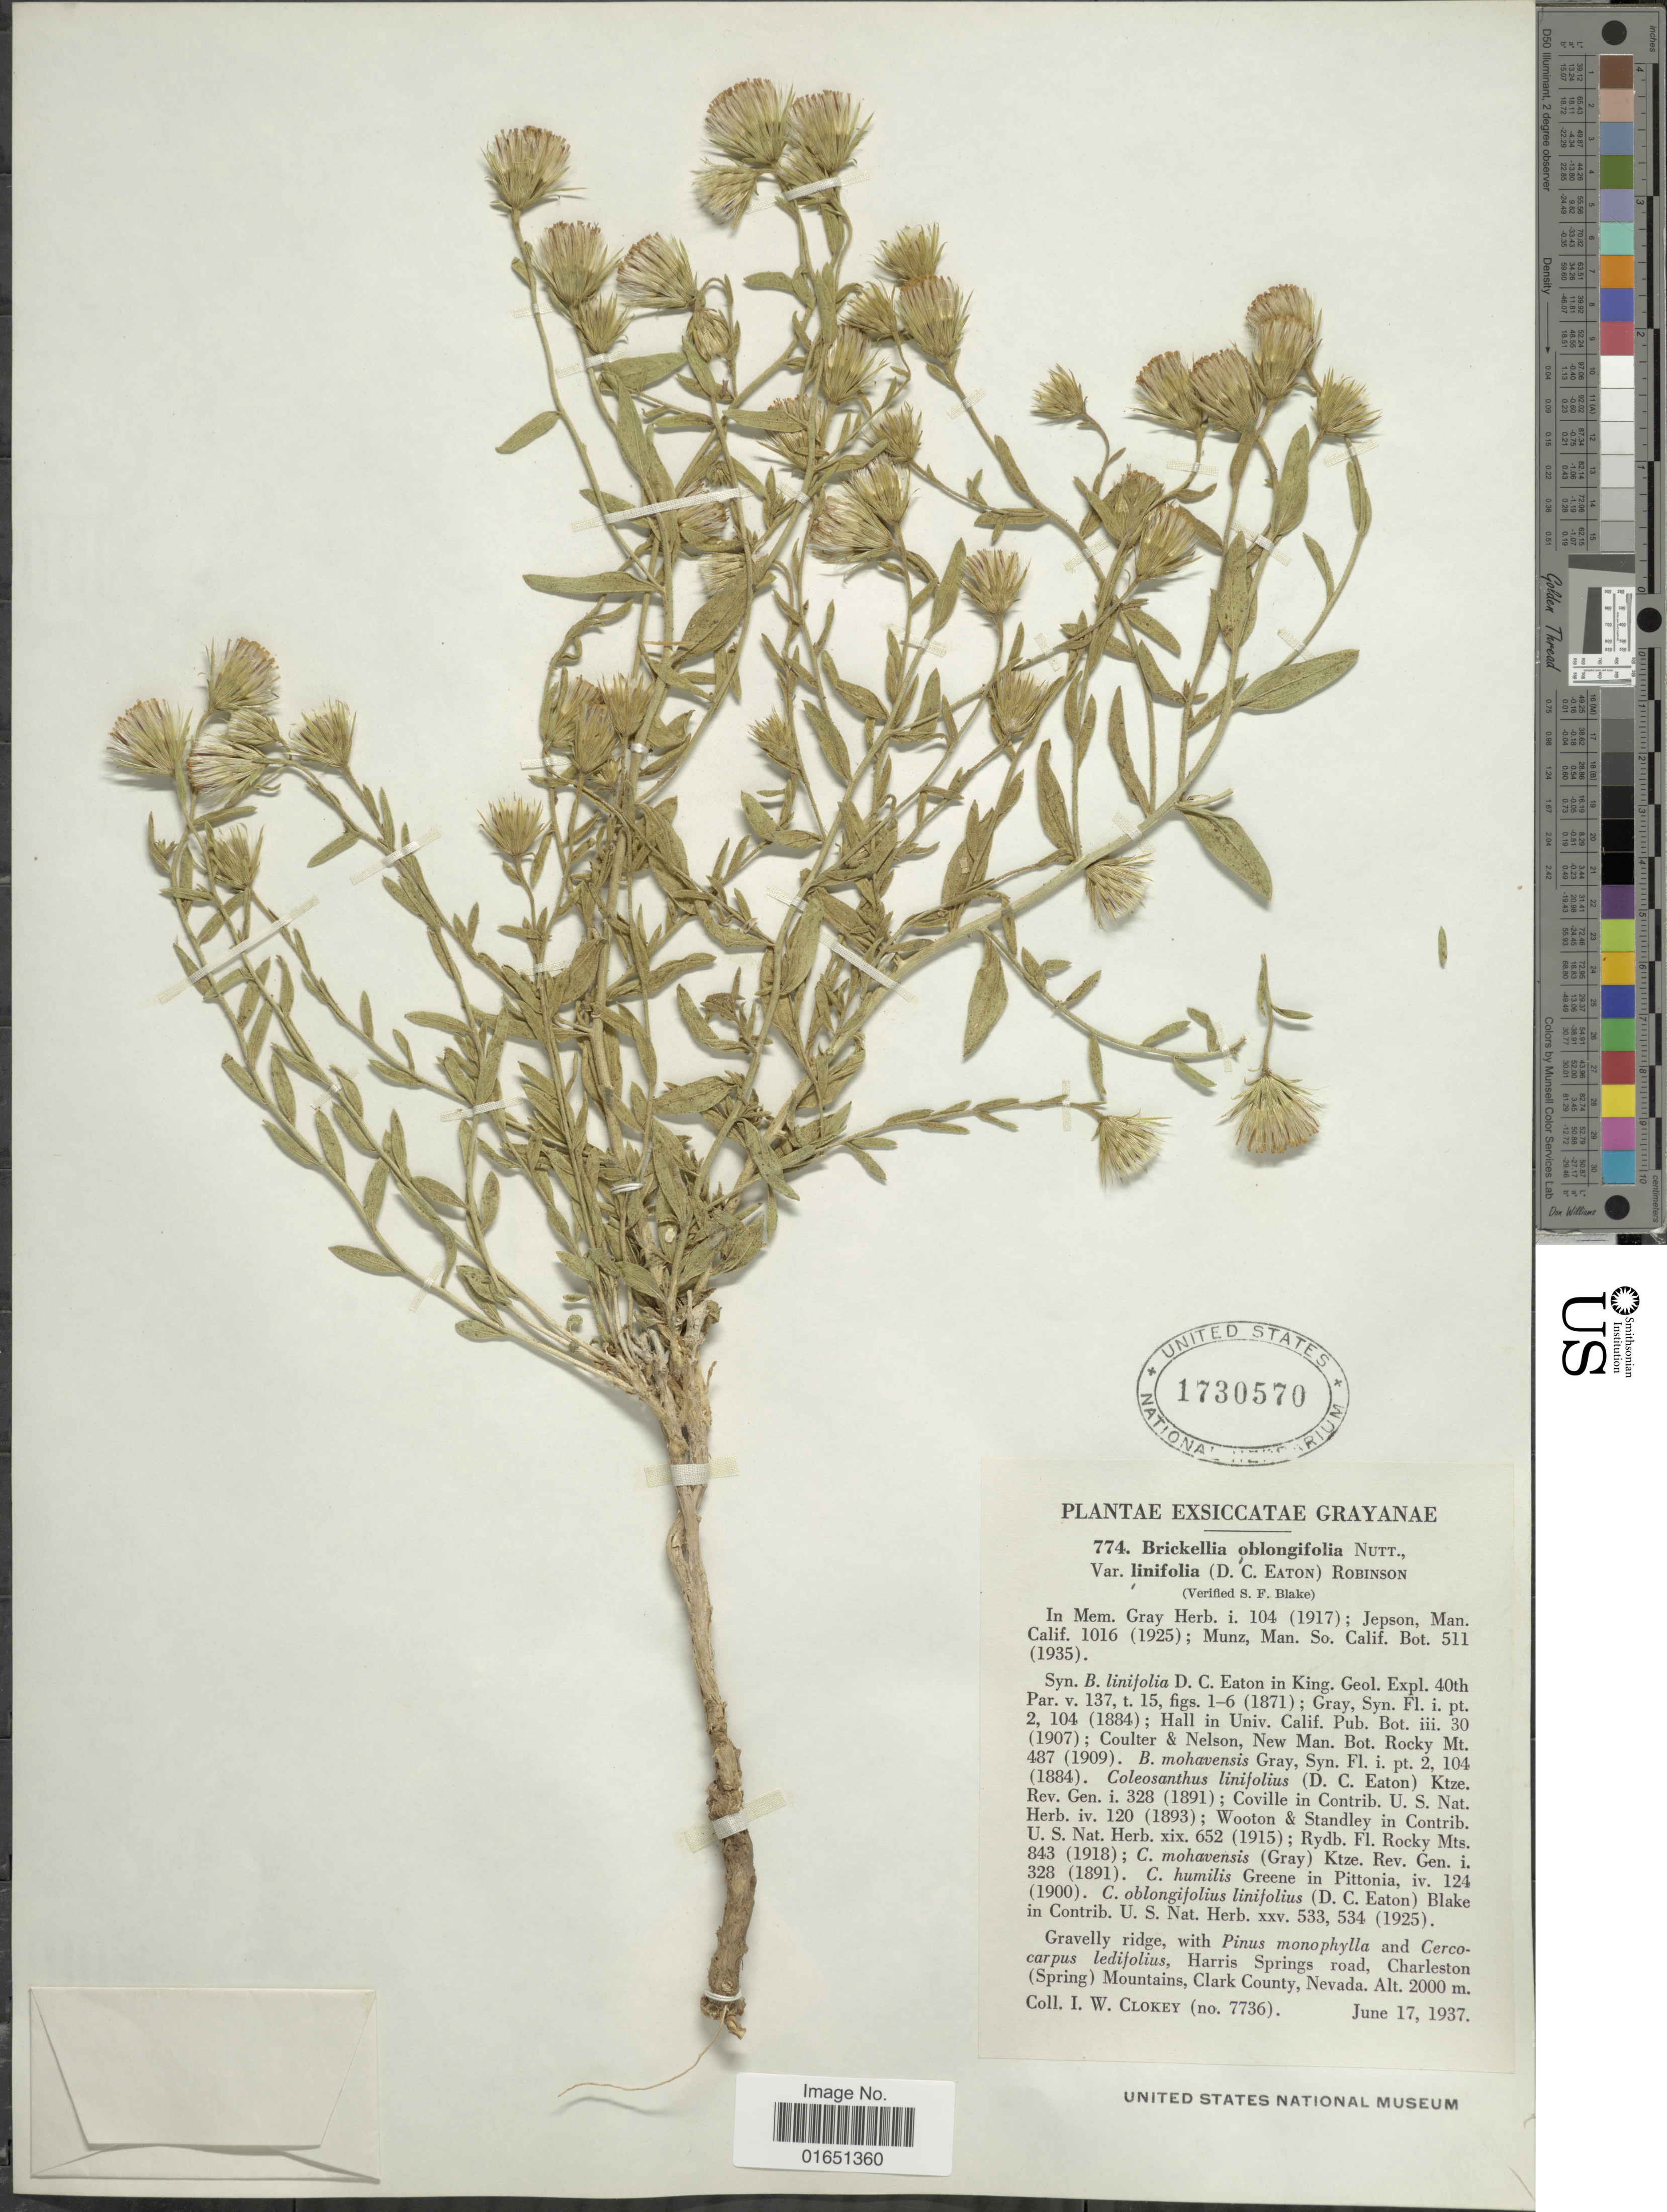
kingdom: Plantae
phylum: Tracheophyta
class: Magnoliopsida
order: Asterales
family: Asteraceae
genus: Brickellia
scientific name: Brickellia oblongifolia var. linifolia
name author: (D.C. Eaton) B.L. Rob.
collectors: I. W. Clokey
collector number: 7736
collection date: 1937-06-17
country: United States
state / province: Nevada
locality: Harris Springs road, Charleston (Spring) Mountains, Clark County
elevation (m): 2000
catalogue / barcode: US 1730570